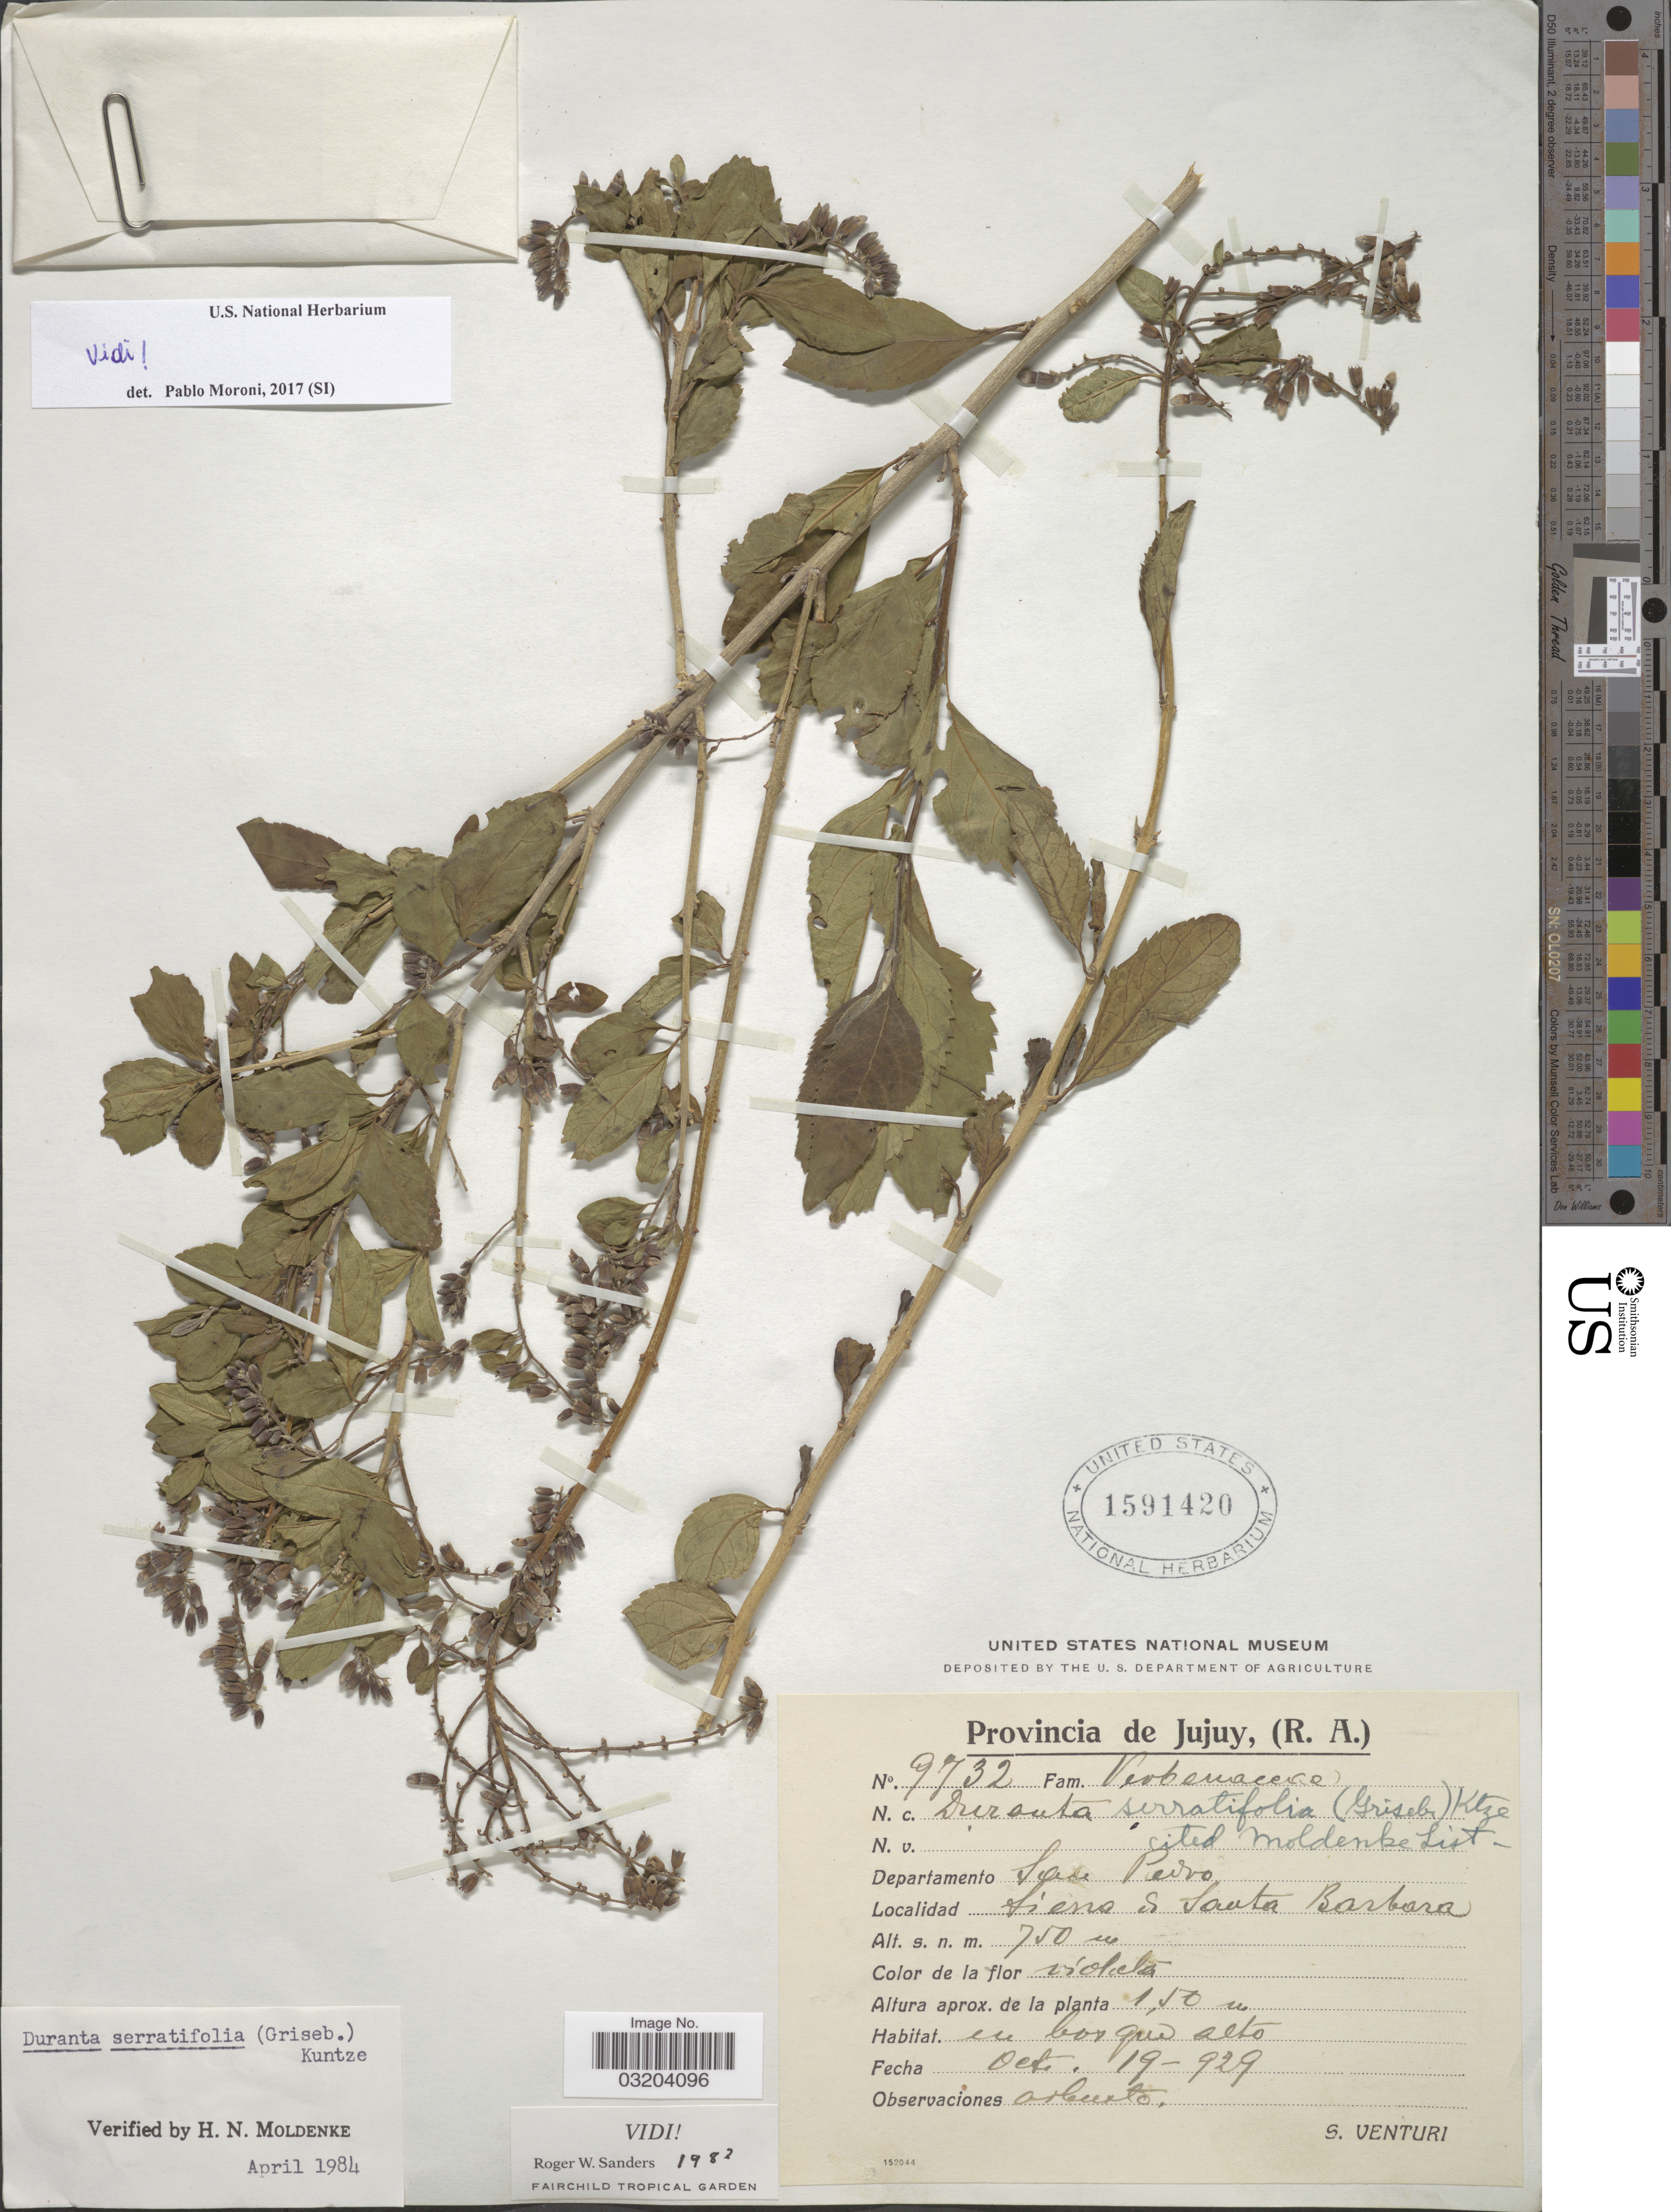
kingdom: Plantae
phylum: Tracheophyta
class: Magnoliopsida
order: Lamiales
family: Verbenaceae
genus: Duranta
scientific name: Duranta serratifolia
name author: (Griseb.) Kuntze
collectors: S. Venturi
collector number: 9732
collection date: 1929-10-19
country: Argentina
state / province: Jujuy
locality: Departamento San Pedro, Sierra de Santa Barbara.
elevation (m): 750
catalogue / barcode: US 1591420